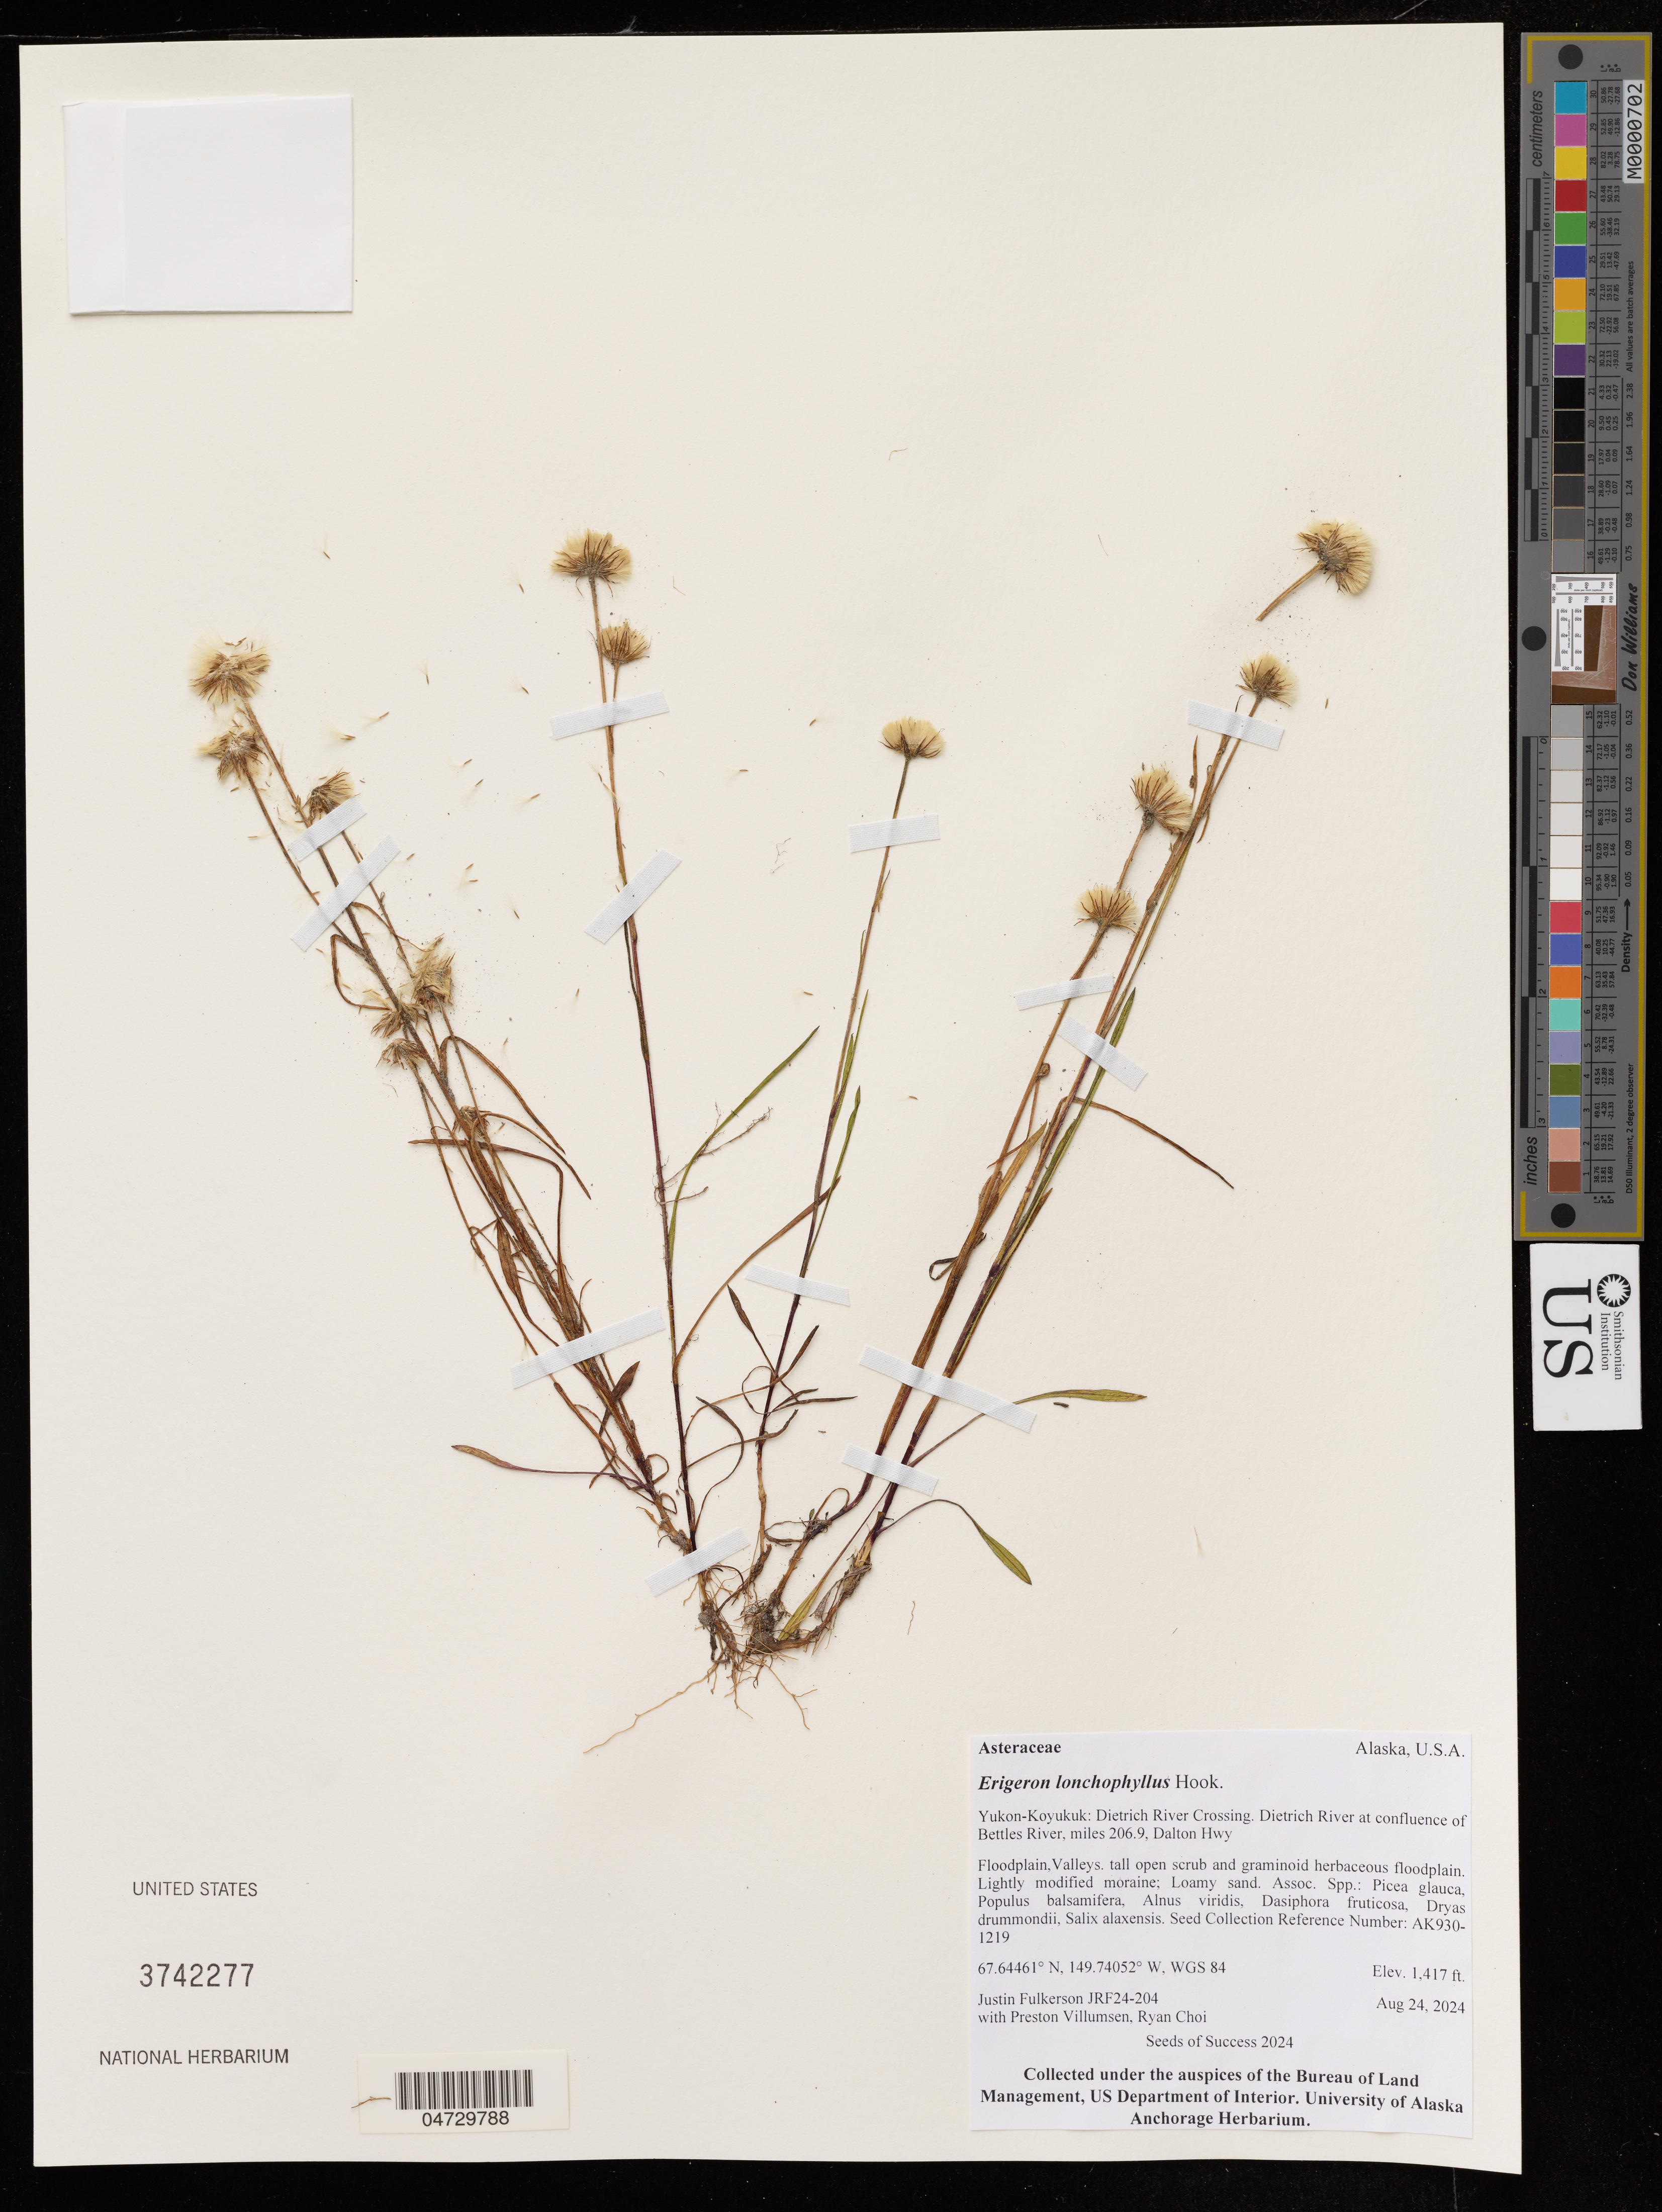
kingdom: Plantae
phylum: Tracheophyta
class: Magnoliopsida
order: Asterales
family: Asteraceae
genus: Erigeron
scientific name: Erigeron lonchophyllus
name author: Hook.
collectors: J. Fulkerson, P. Villumsen & R. Choi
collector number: JRF24-204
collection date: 2024-08-24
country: United States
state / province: Alaska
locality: Yukon-Koyukuk: Dietrich River Crossing. Dietrich River at confluence of Bettles River, miles 206.9, Dalton Hwy.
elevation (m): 432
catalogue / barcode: US 3742277